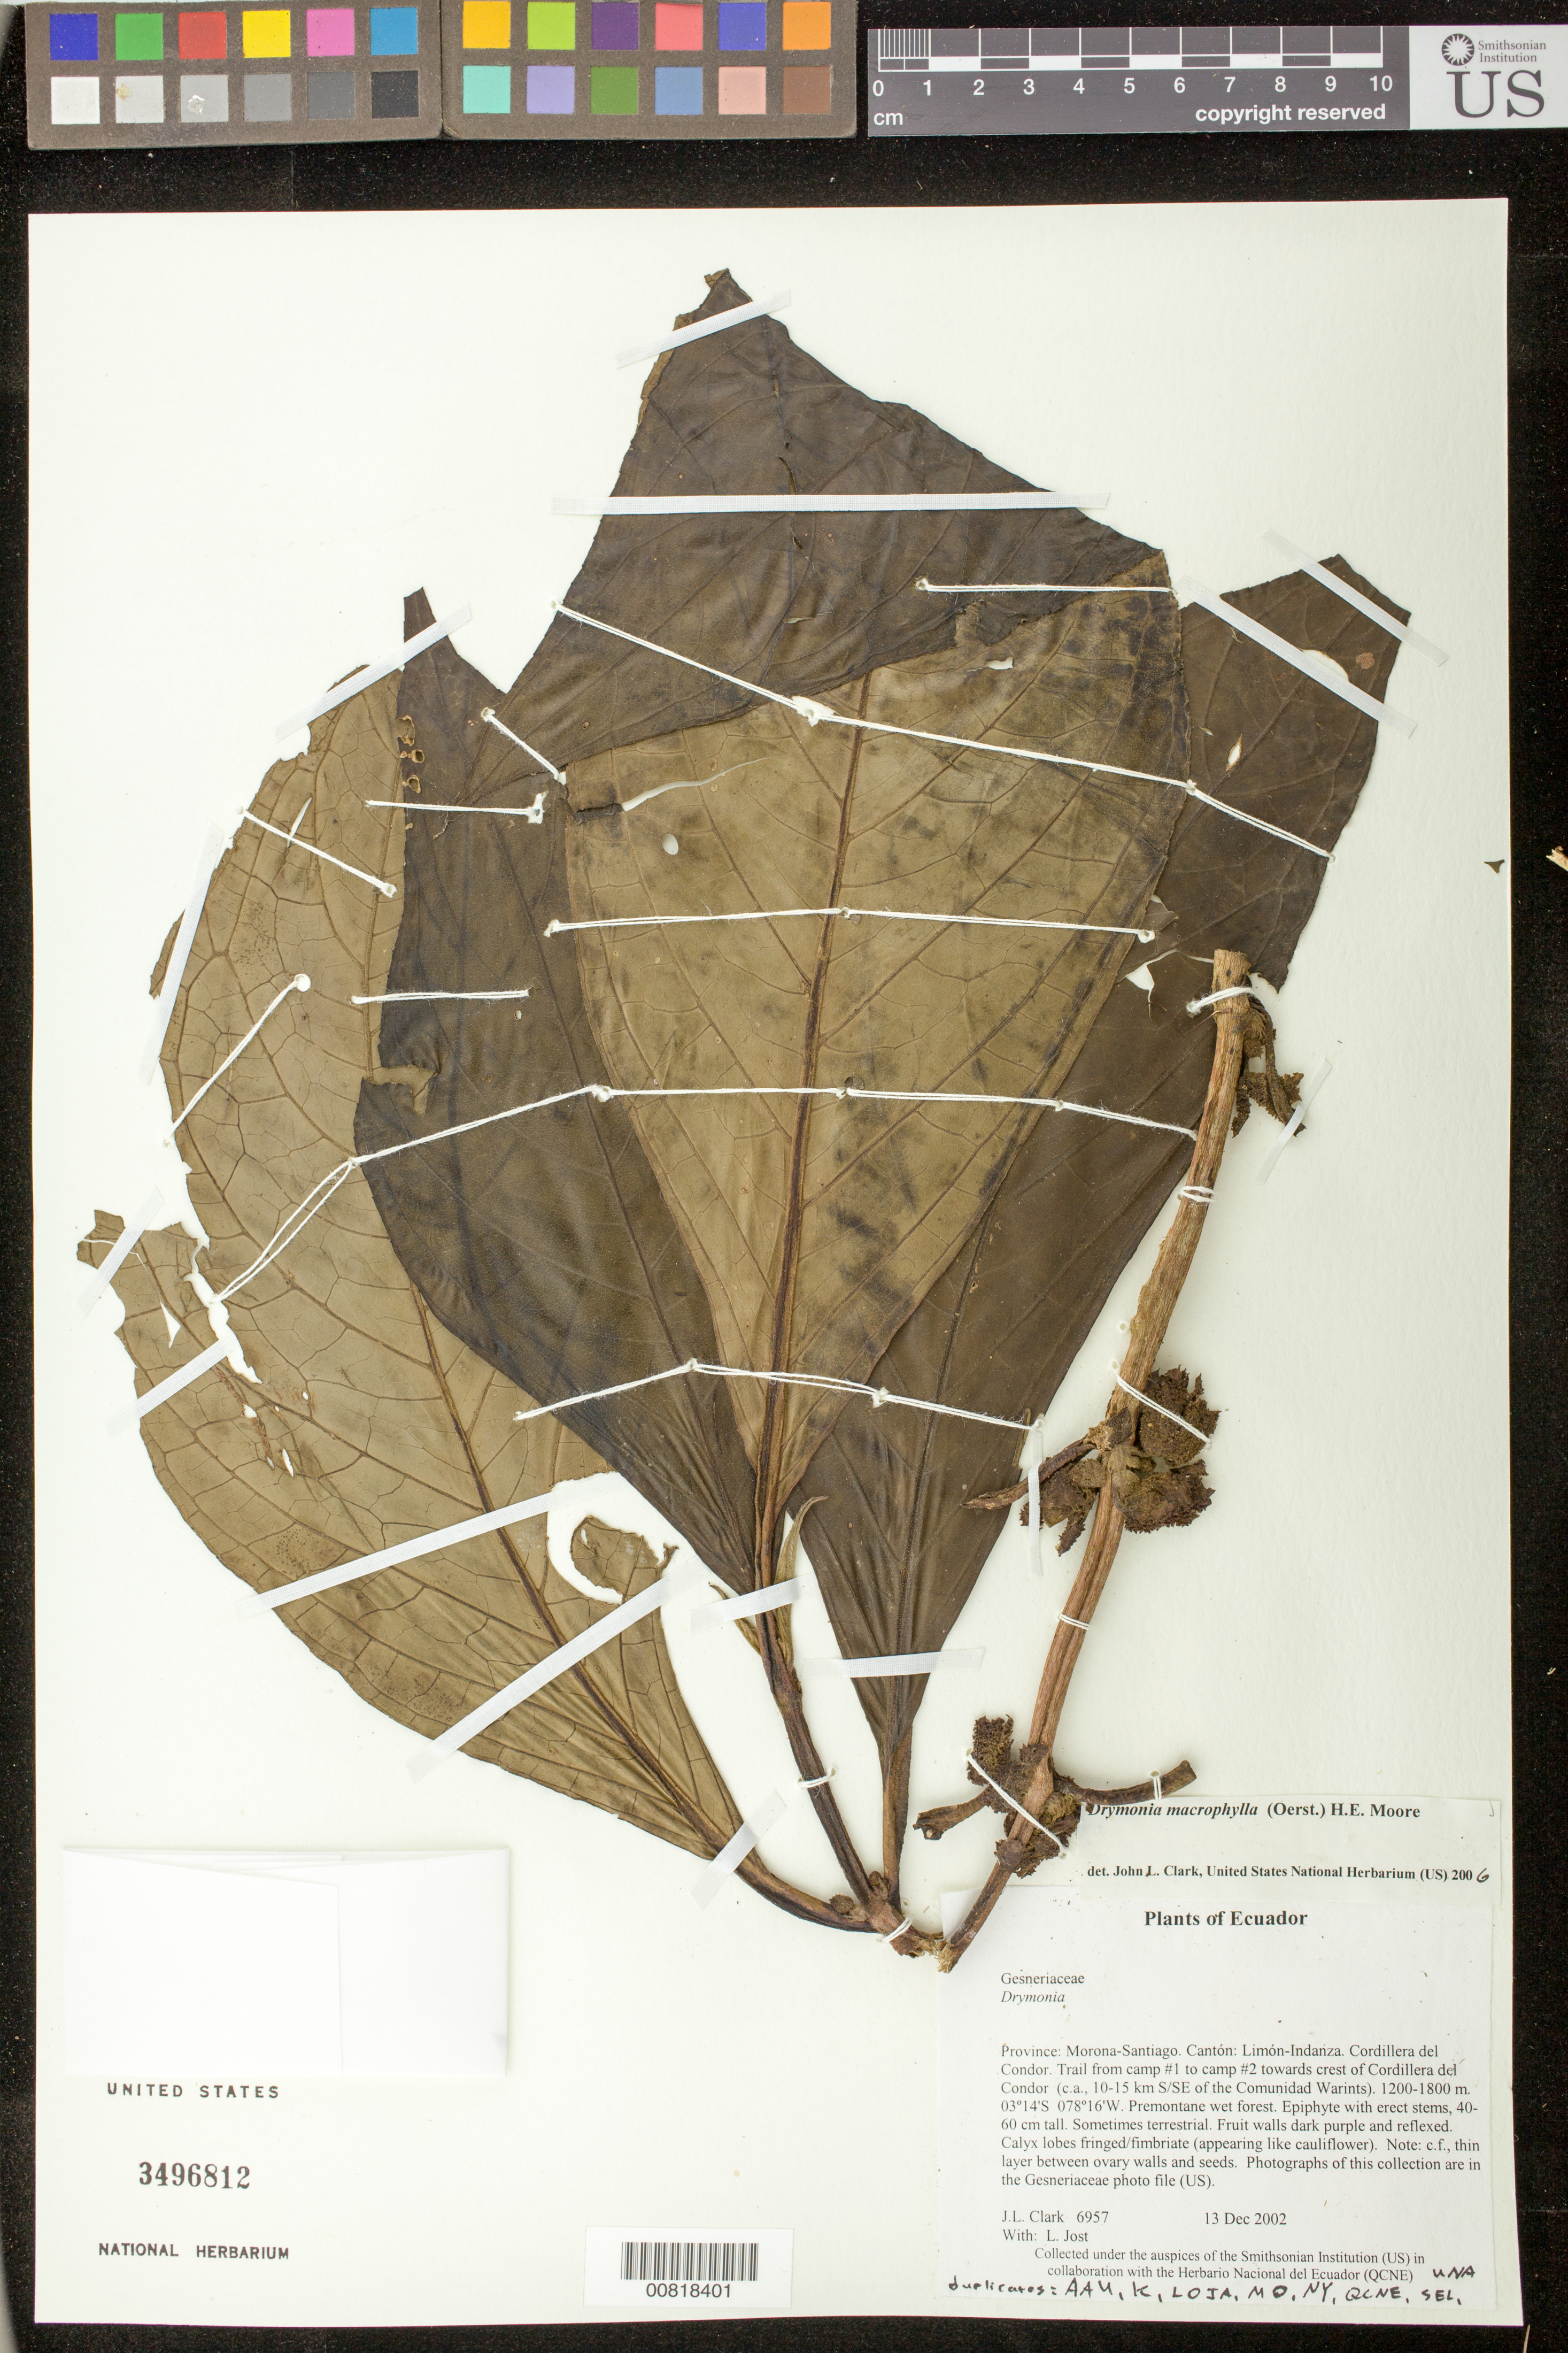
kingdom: Plantae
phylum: Tracheophyta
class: Magnoliopsida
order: Lamiales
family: Gesneriaceae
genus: Drymonia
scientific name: Drymonia peponifera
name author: J.L. Clark & Clavijo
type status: Holotype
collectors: J. L. Clark & L. Jost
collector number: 6957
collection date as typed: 13 Dec 2002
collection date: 2002-12-13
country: Ecuador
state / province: Morona-Santiago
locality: Limón-Indanza. Cordillera del Condor. Trail from camp #1 to camp #2 towards crest of Cordillera del Condor (c.a., 10-15 km S/SE of the Comunidad Warints).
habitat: Premontane wet forest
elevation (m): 1200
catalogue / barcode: US 3496812